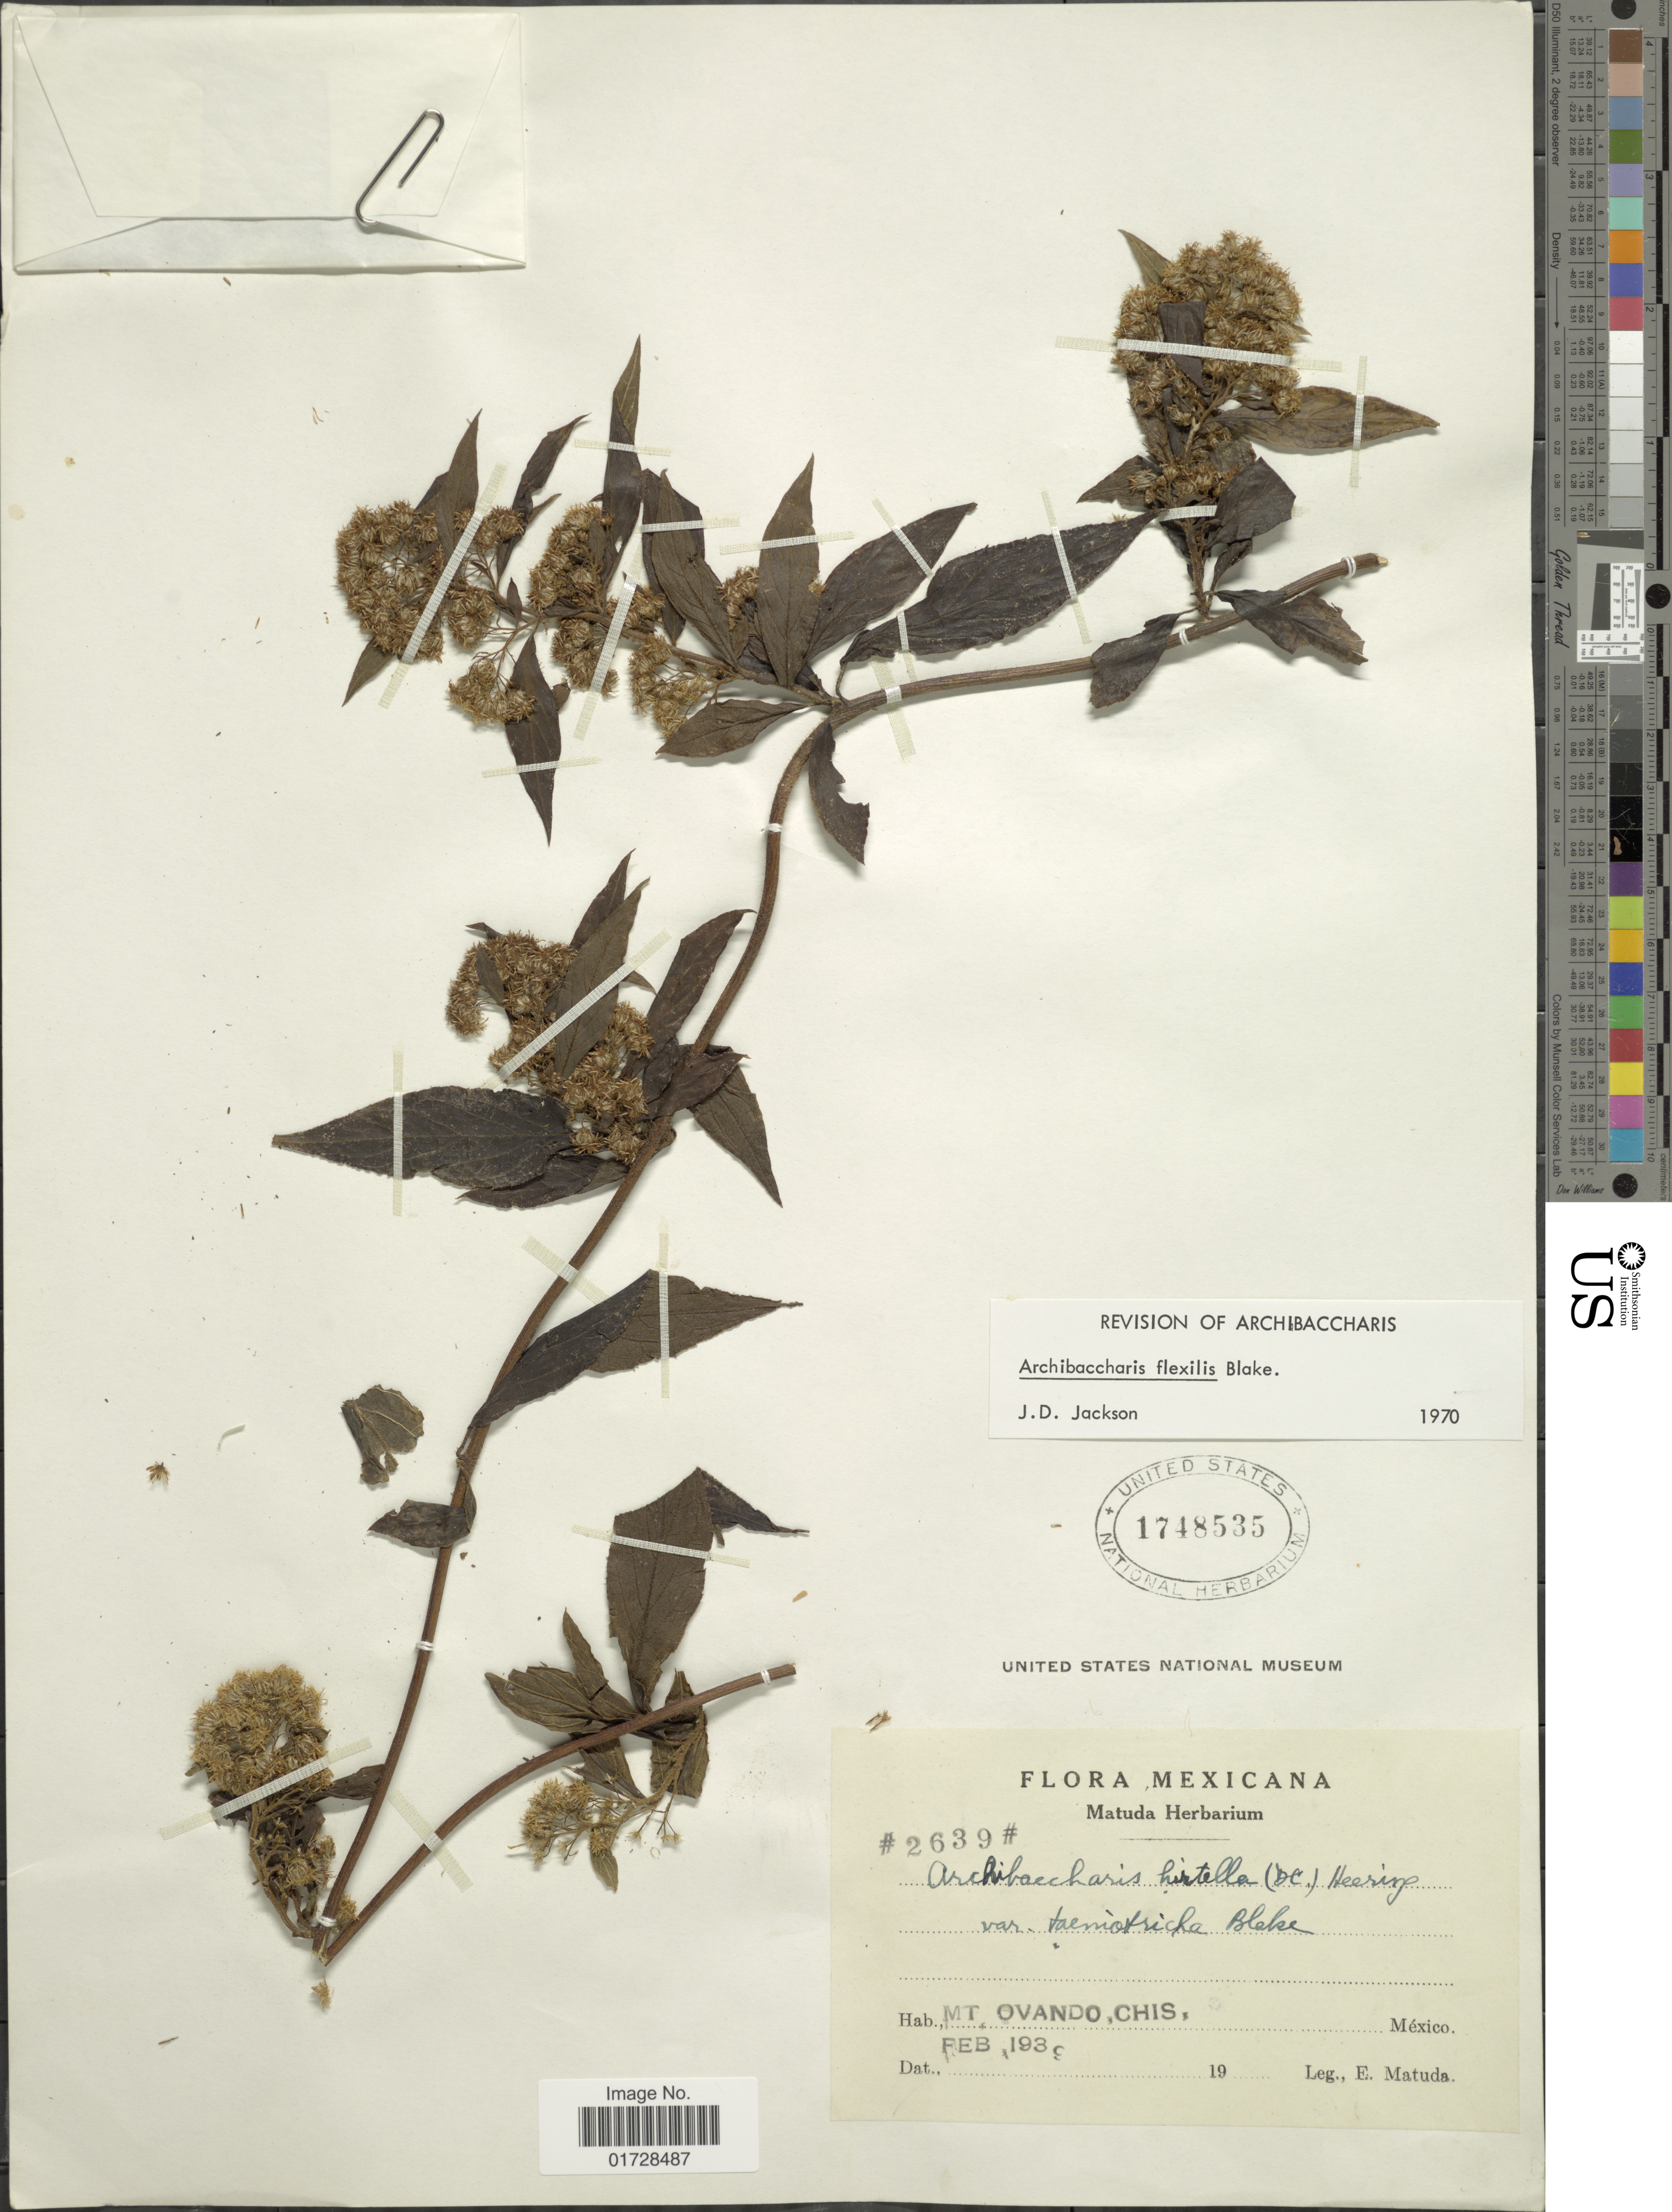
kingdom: Plantae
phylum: Tracheophyta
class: Magnoliopsida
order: Asterales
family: Asteraceae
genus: Archibaccharis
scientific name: Archibaccharis flexilis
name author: (S.F. Blake) S.F. Blake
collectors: E. Matuda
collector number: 2639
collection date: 1939-02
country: Mexico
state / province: Chiapas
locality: Mt. Ovando, Chis.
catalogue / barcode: US 1748535